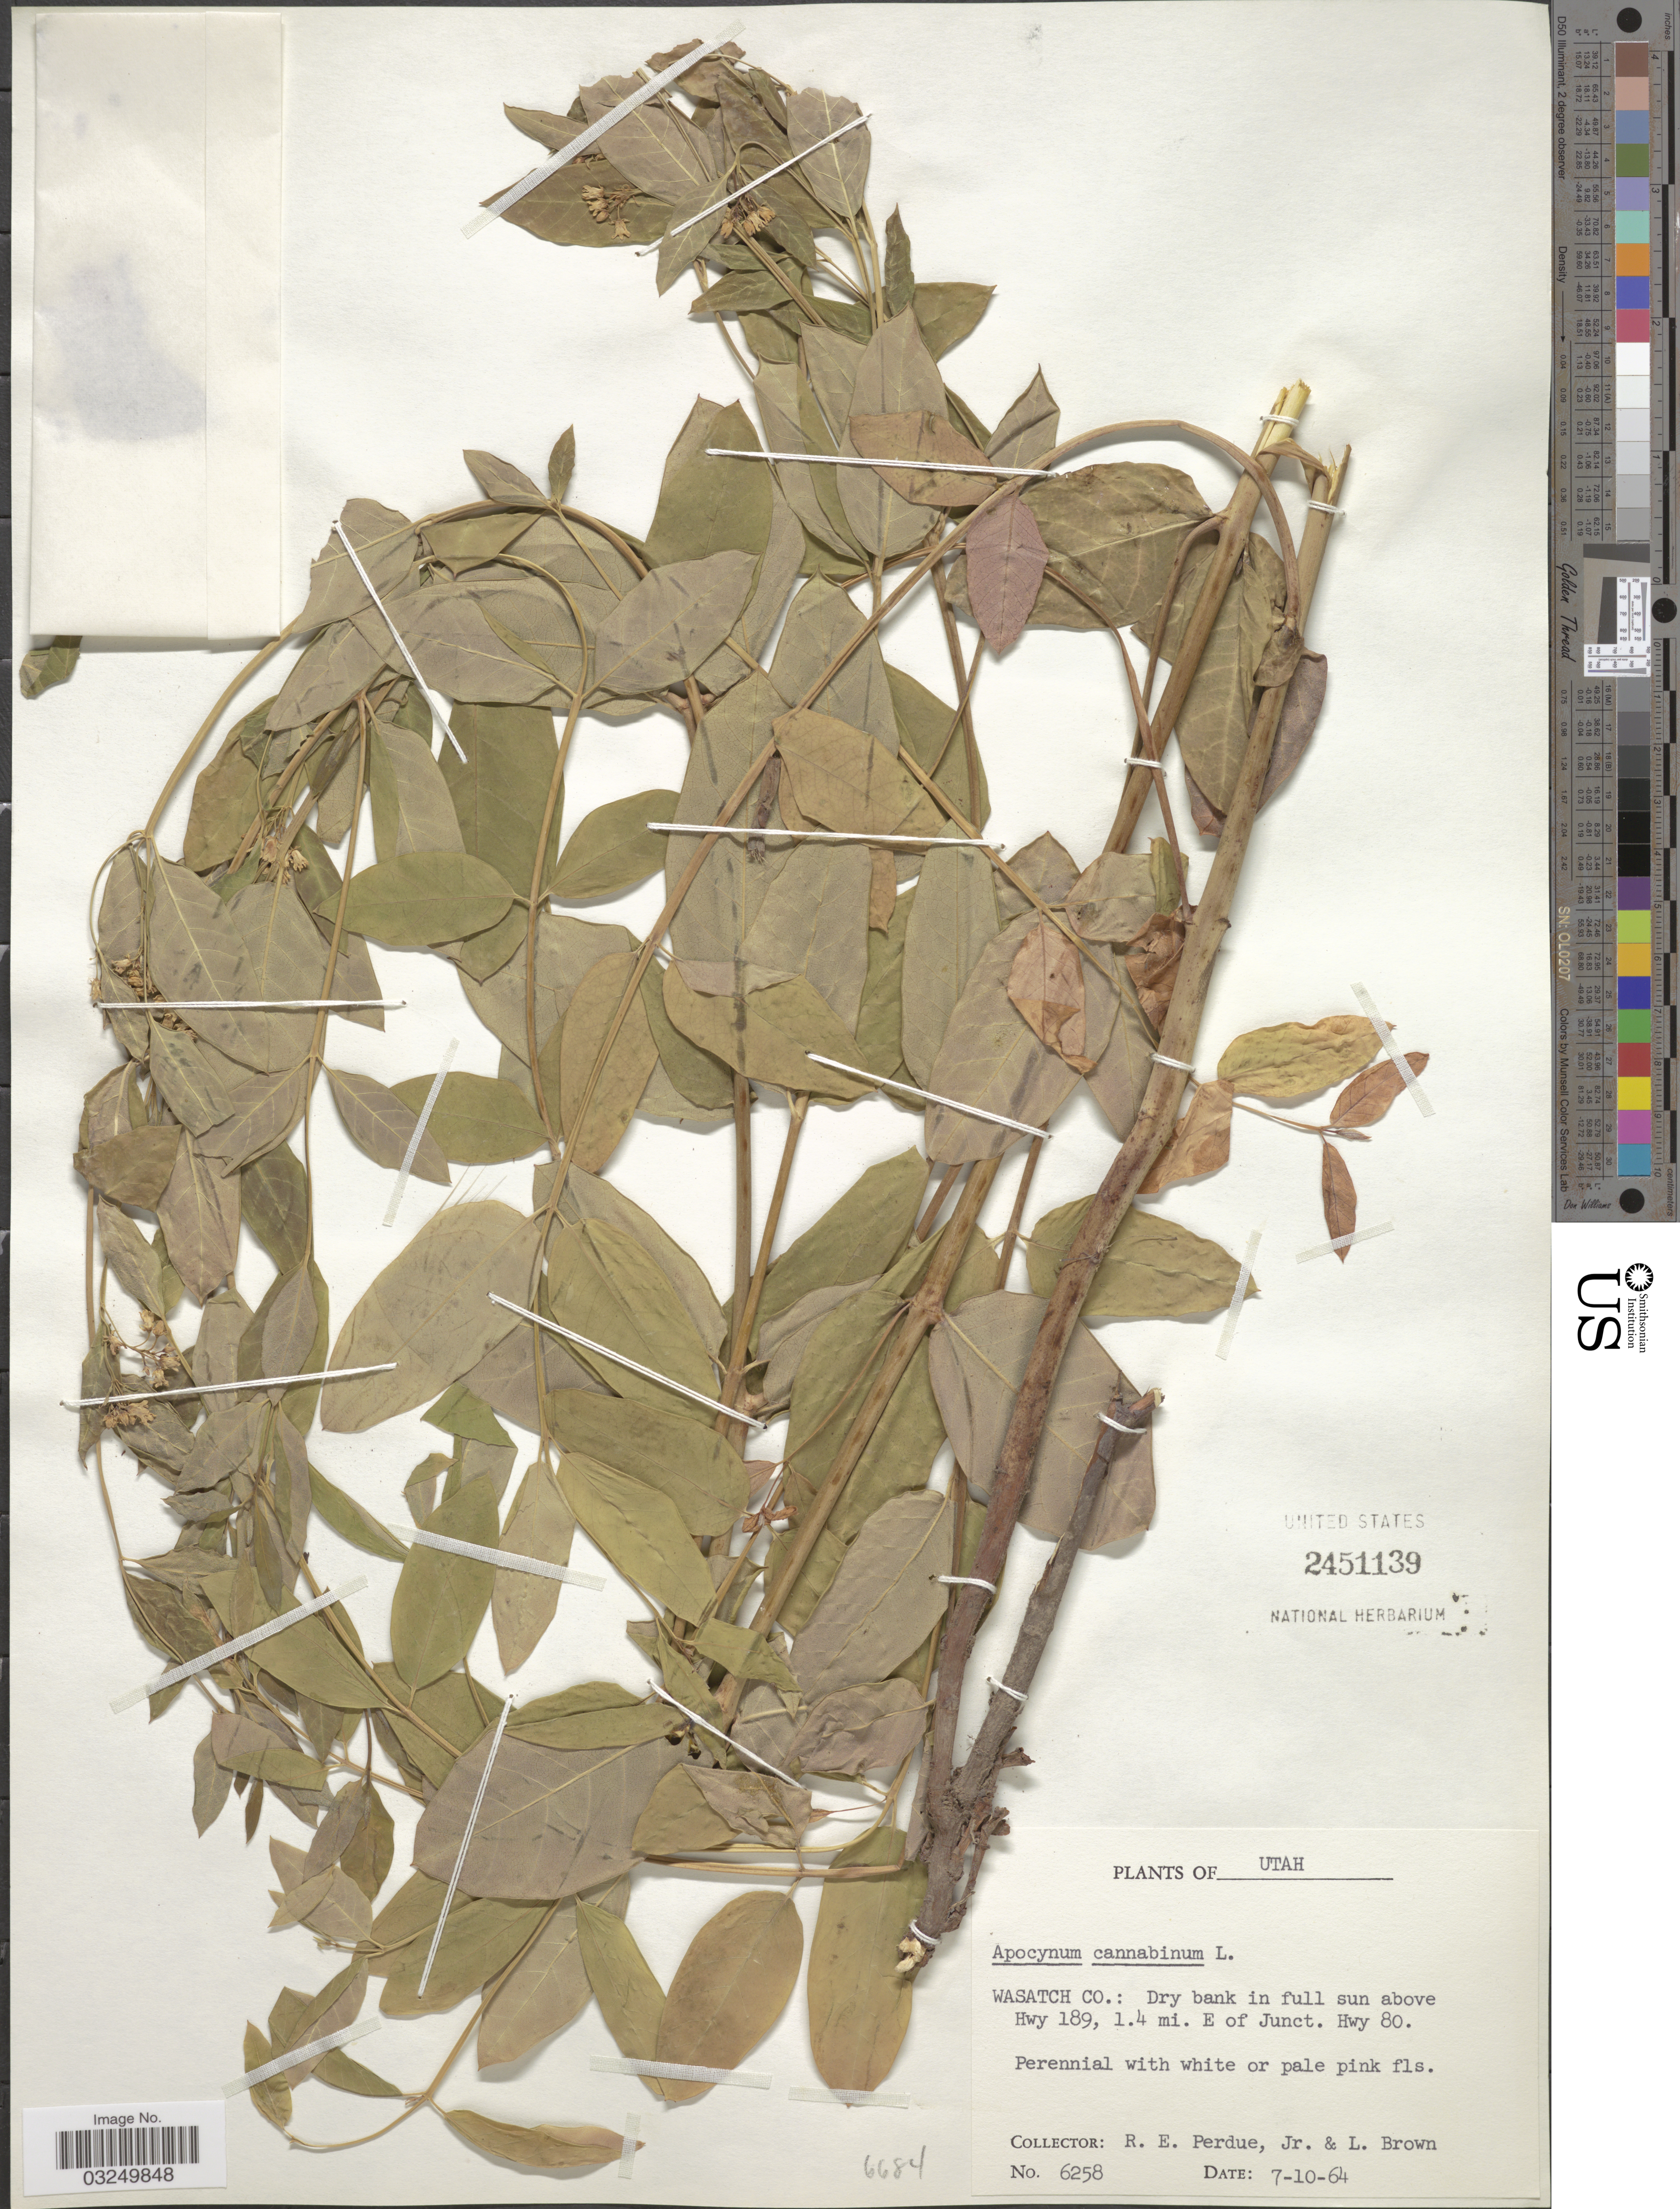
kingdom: Plantae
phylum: Tracheophyta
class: Magnoliopsida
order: Gentianales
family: Apocynaceae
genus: Apocynum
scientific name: Apocynum cannabinum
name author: L.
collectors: R. E. Perdue & L. Brown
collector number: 6258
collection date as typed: Transcribed d/m/y: 10/7/64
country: United States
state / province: Utah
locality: Wasatch Co.: above Hwy 189, 1.4 mi. E of Junct. Hwy 80.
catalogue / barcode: US 2451139